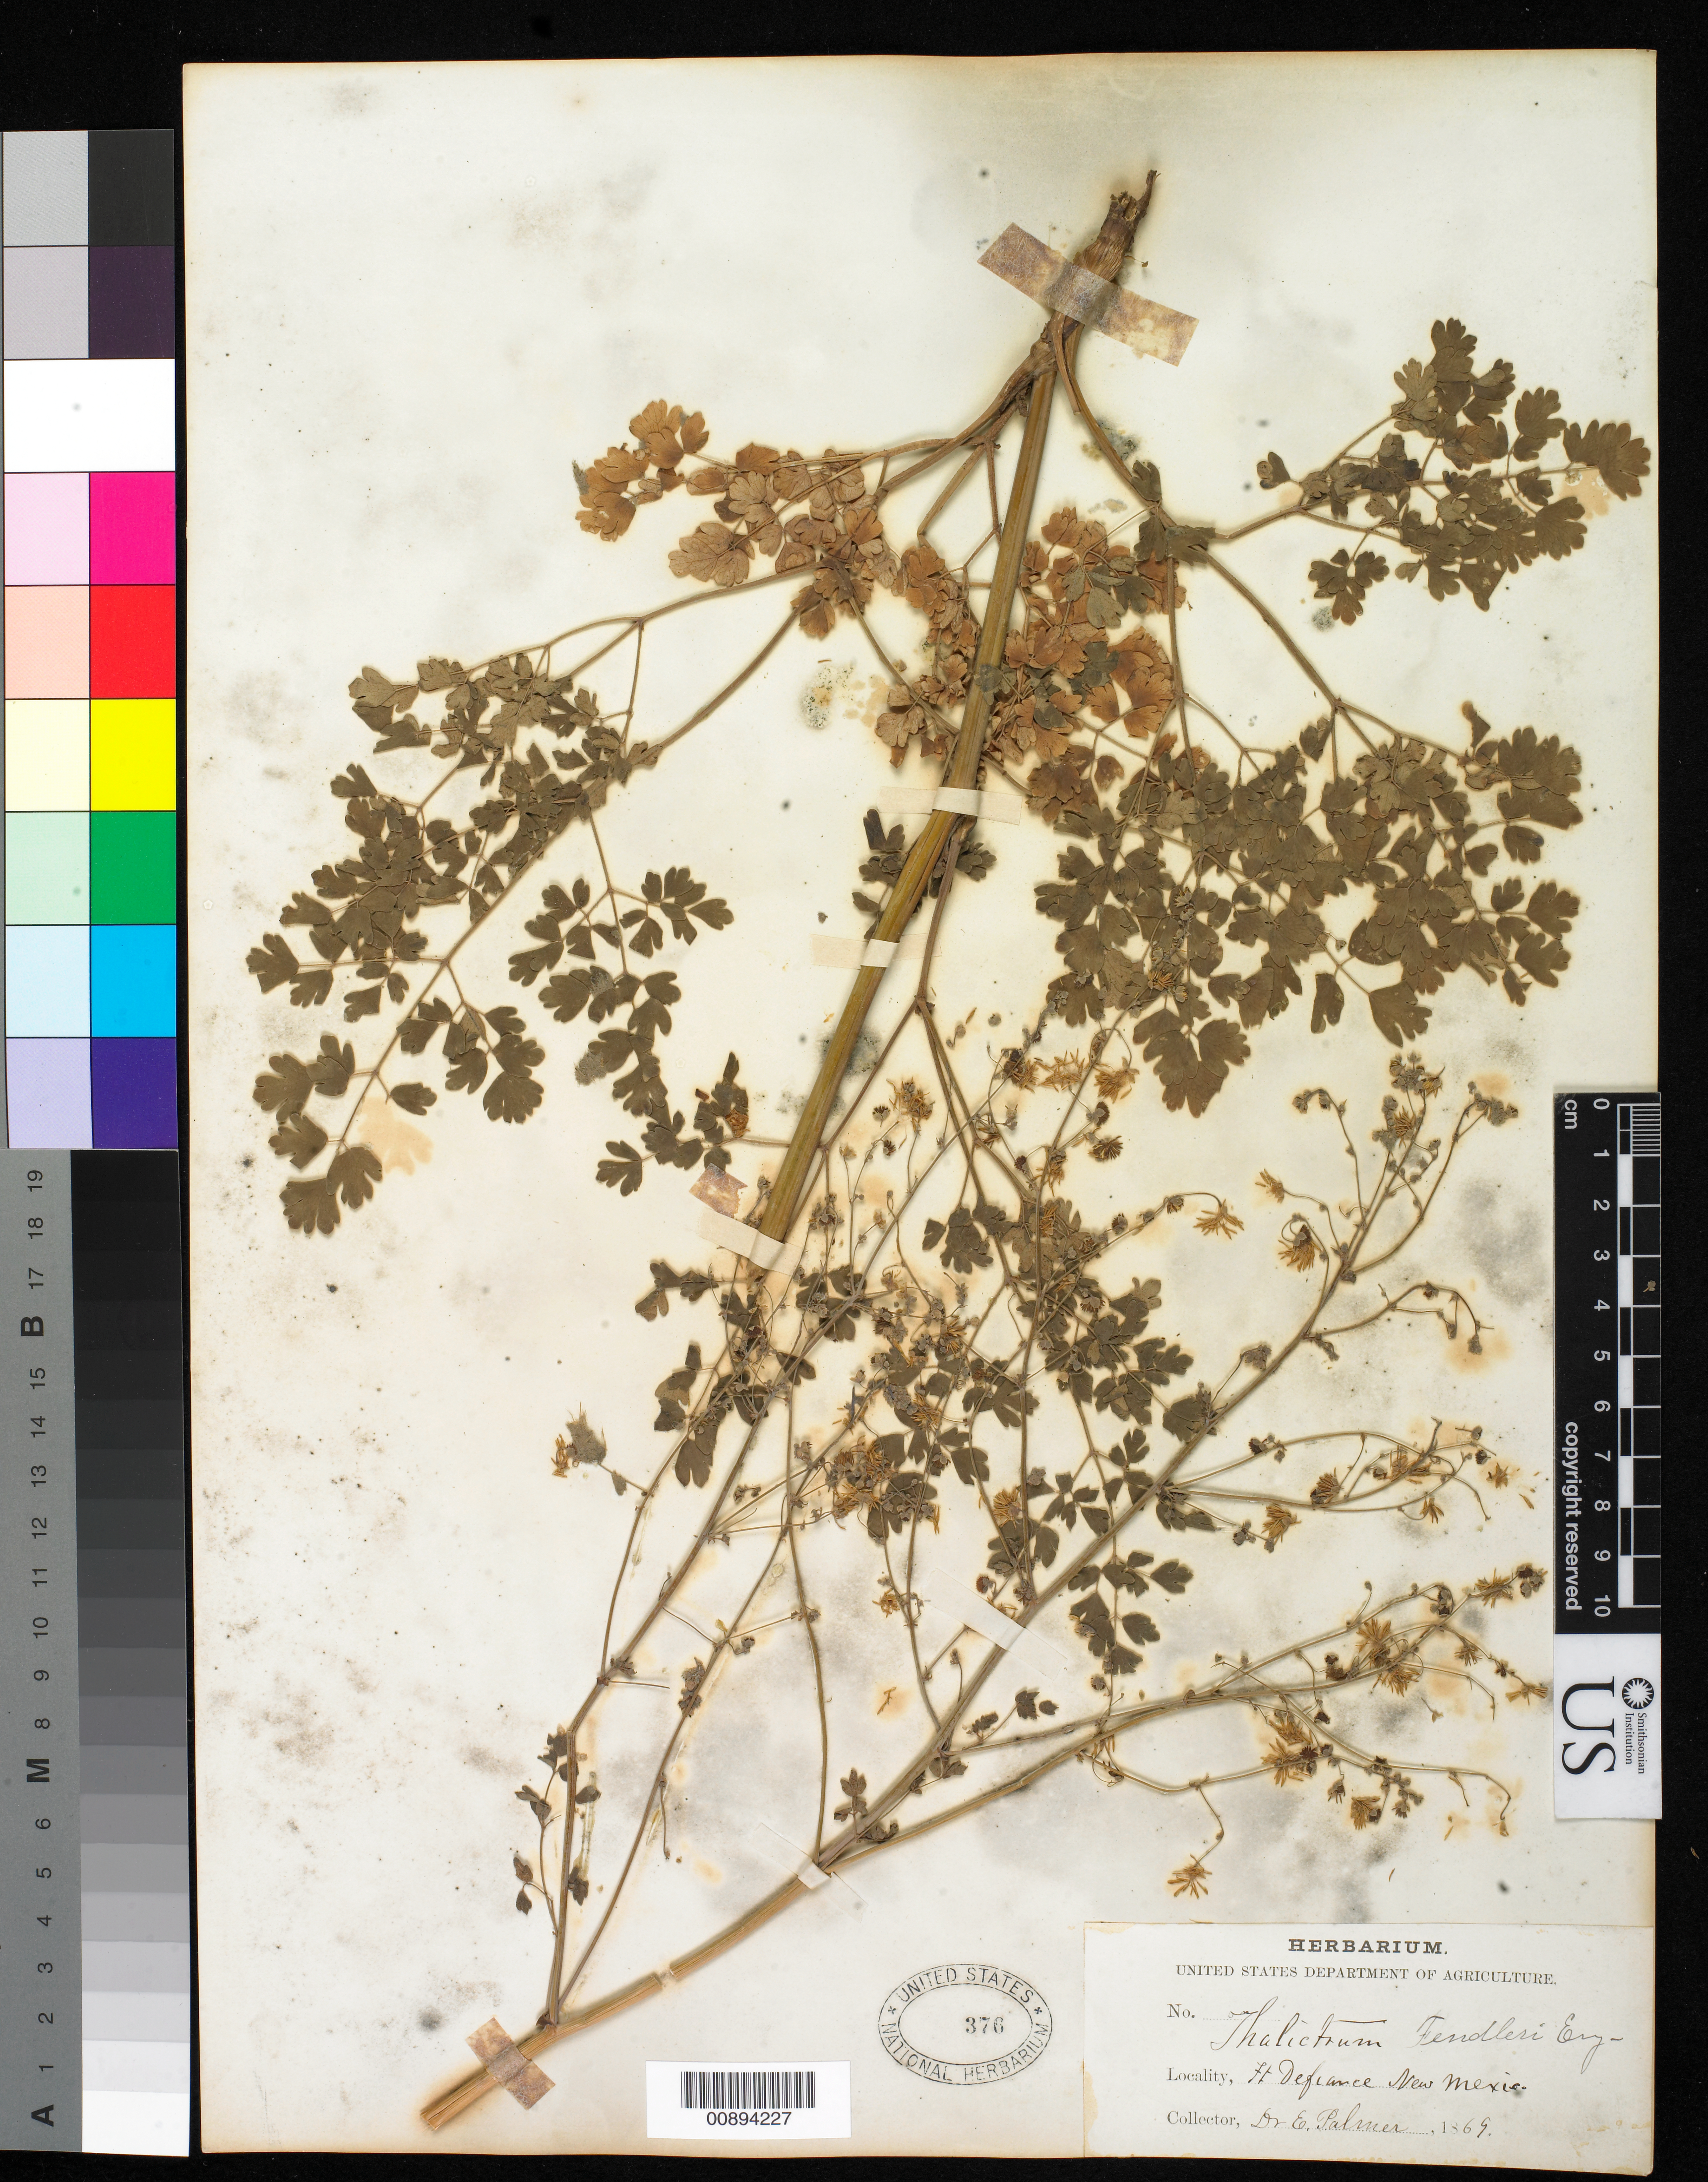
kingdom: Plantae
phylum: Tracheophyta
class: Magnoliopsida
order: Ranunculales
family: Ranunculaceae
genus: Thalictrum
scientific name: Thalictrum fendleri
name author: Engelm. ex A. Gray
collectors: E. Palmer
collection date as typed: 1869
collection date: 1869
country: United States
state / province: New Mexico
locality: Ft. Defiance, New Mexico.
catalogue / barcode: US 376